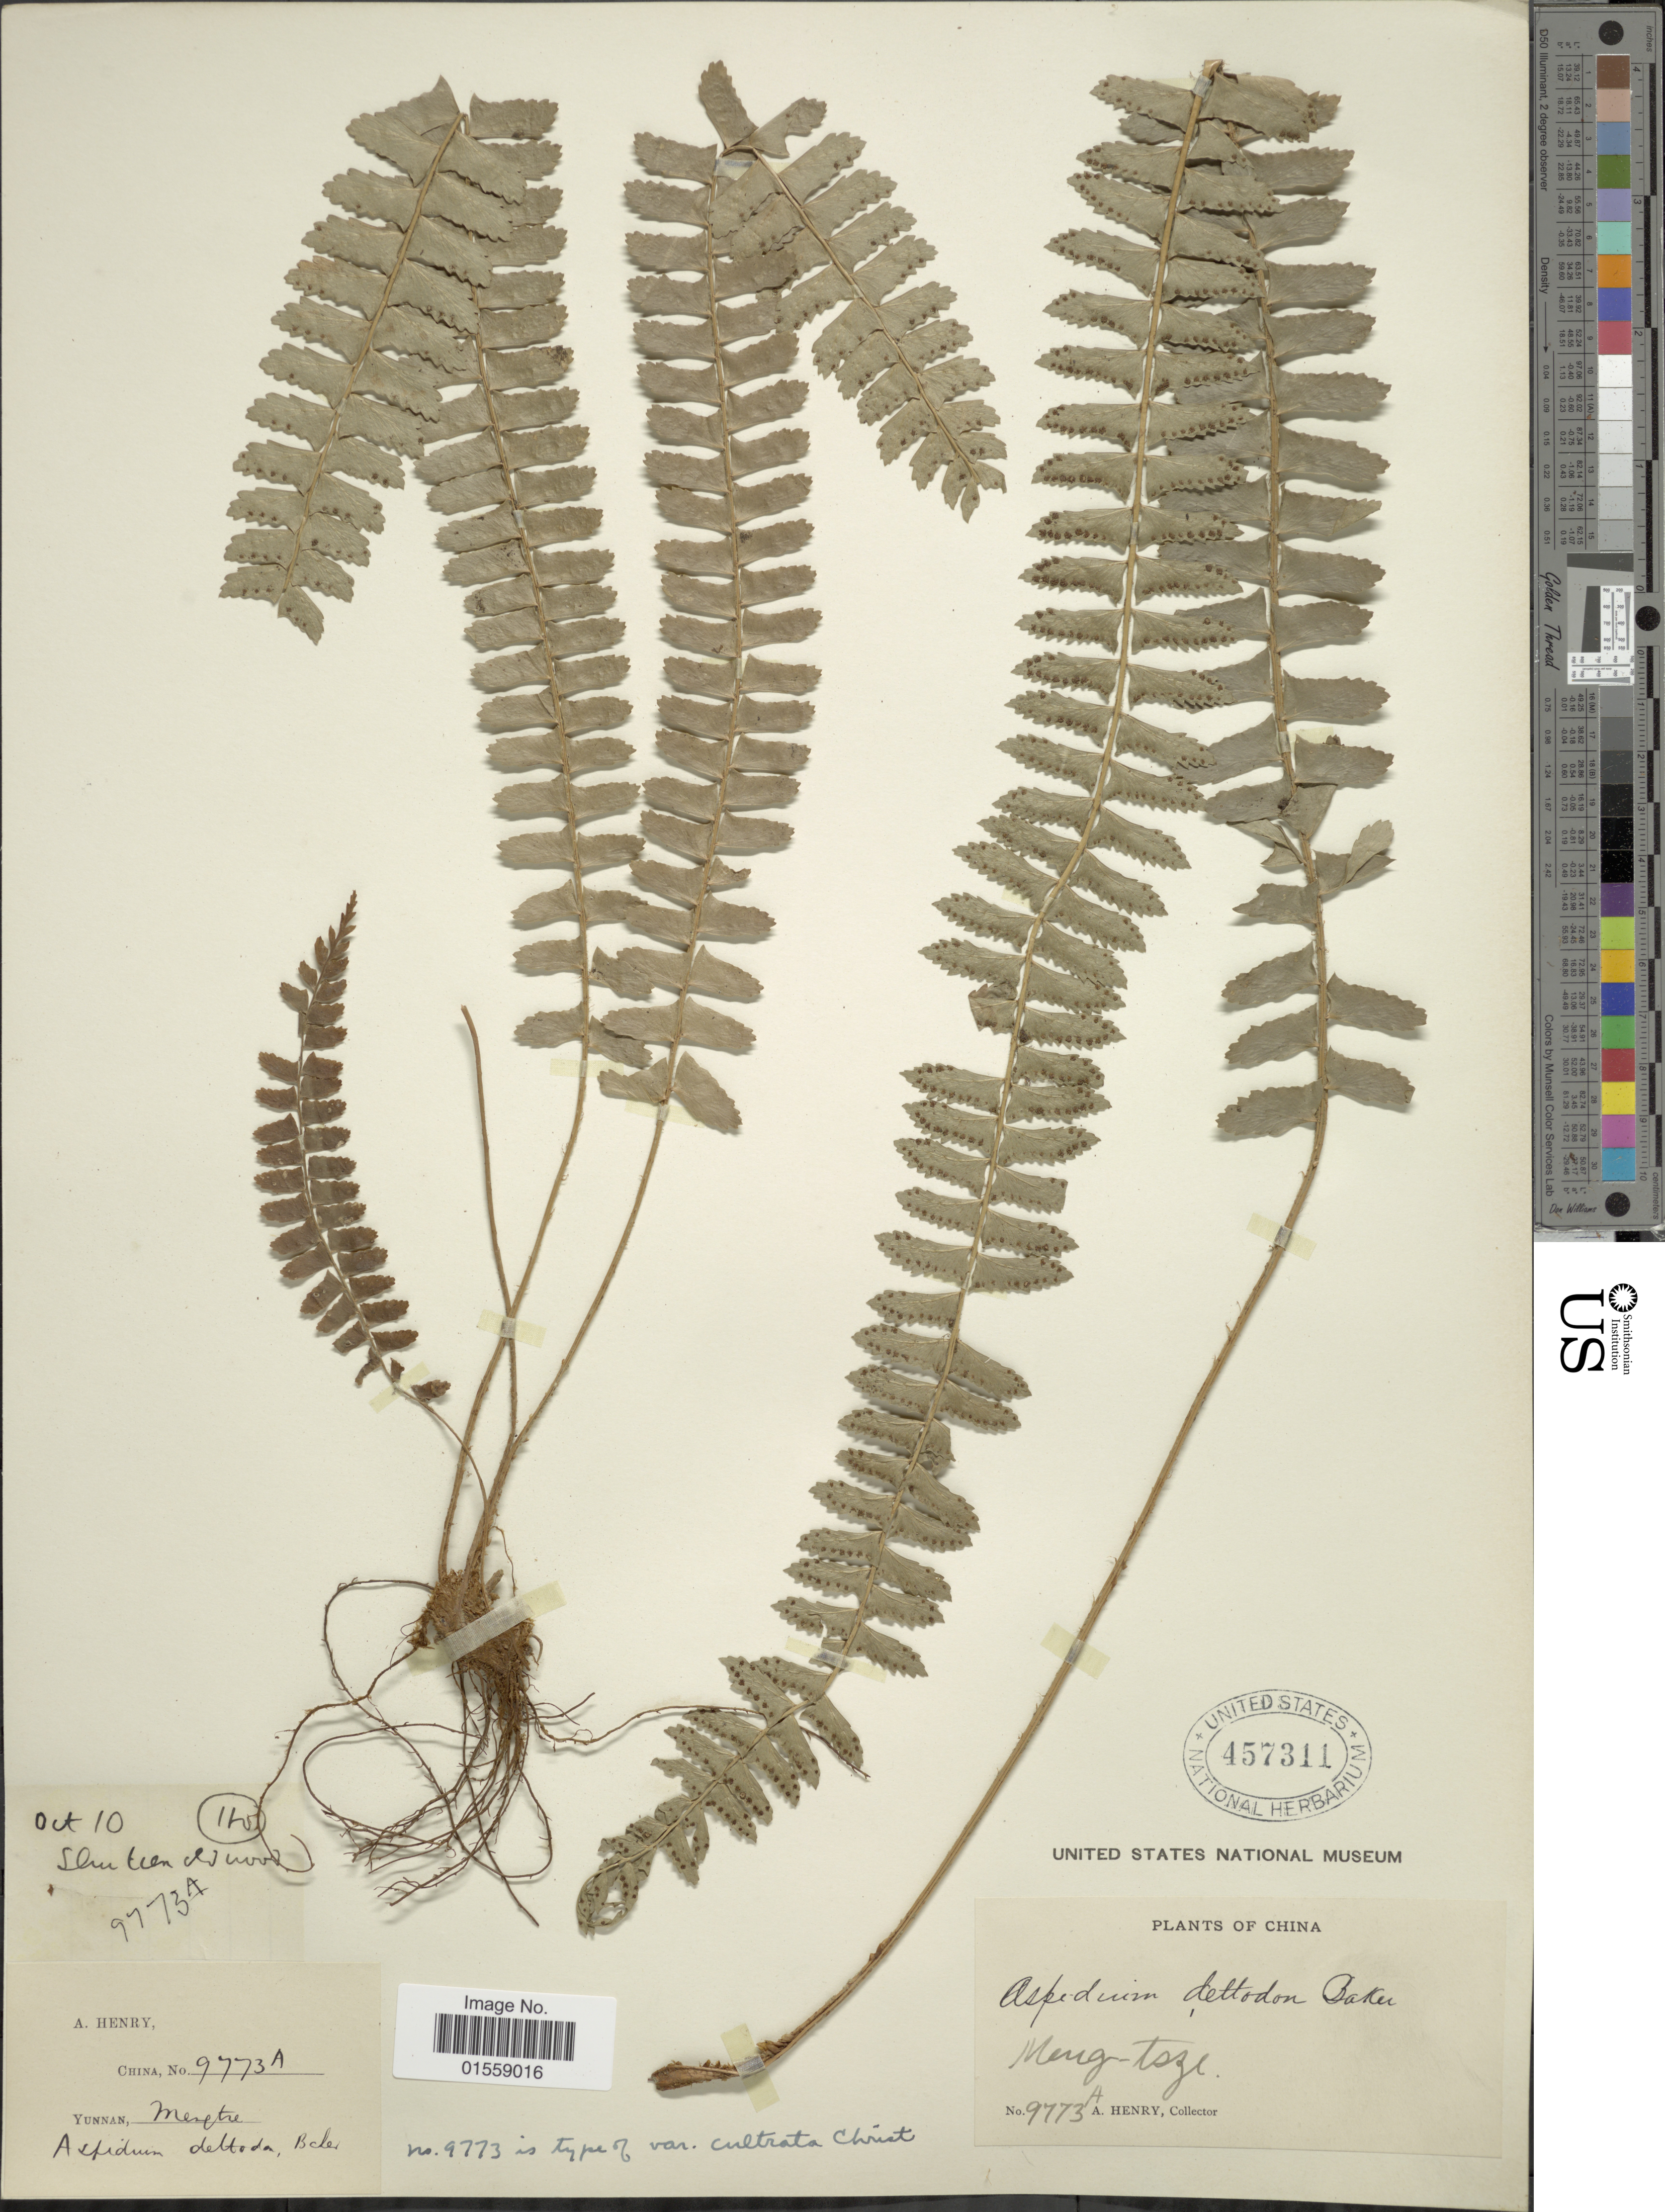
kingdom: Plantae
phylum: Tracheophyta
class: Polypodiopsida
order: Polypodiales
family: Dryopteridaceae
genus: Polystichum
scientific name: Polystichum deltodon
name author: (Baker) Diels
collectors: A. Henry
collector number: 9773 A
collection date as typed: Transcribed d/m/y: /10/10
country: China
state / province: Yunnan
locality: Mengtze.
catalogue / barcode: US 457311